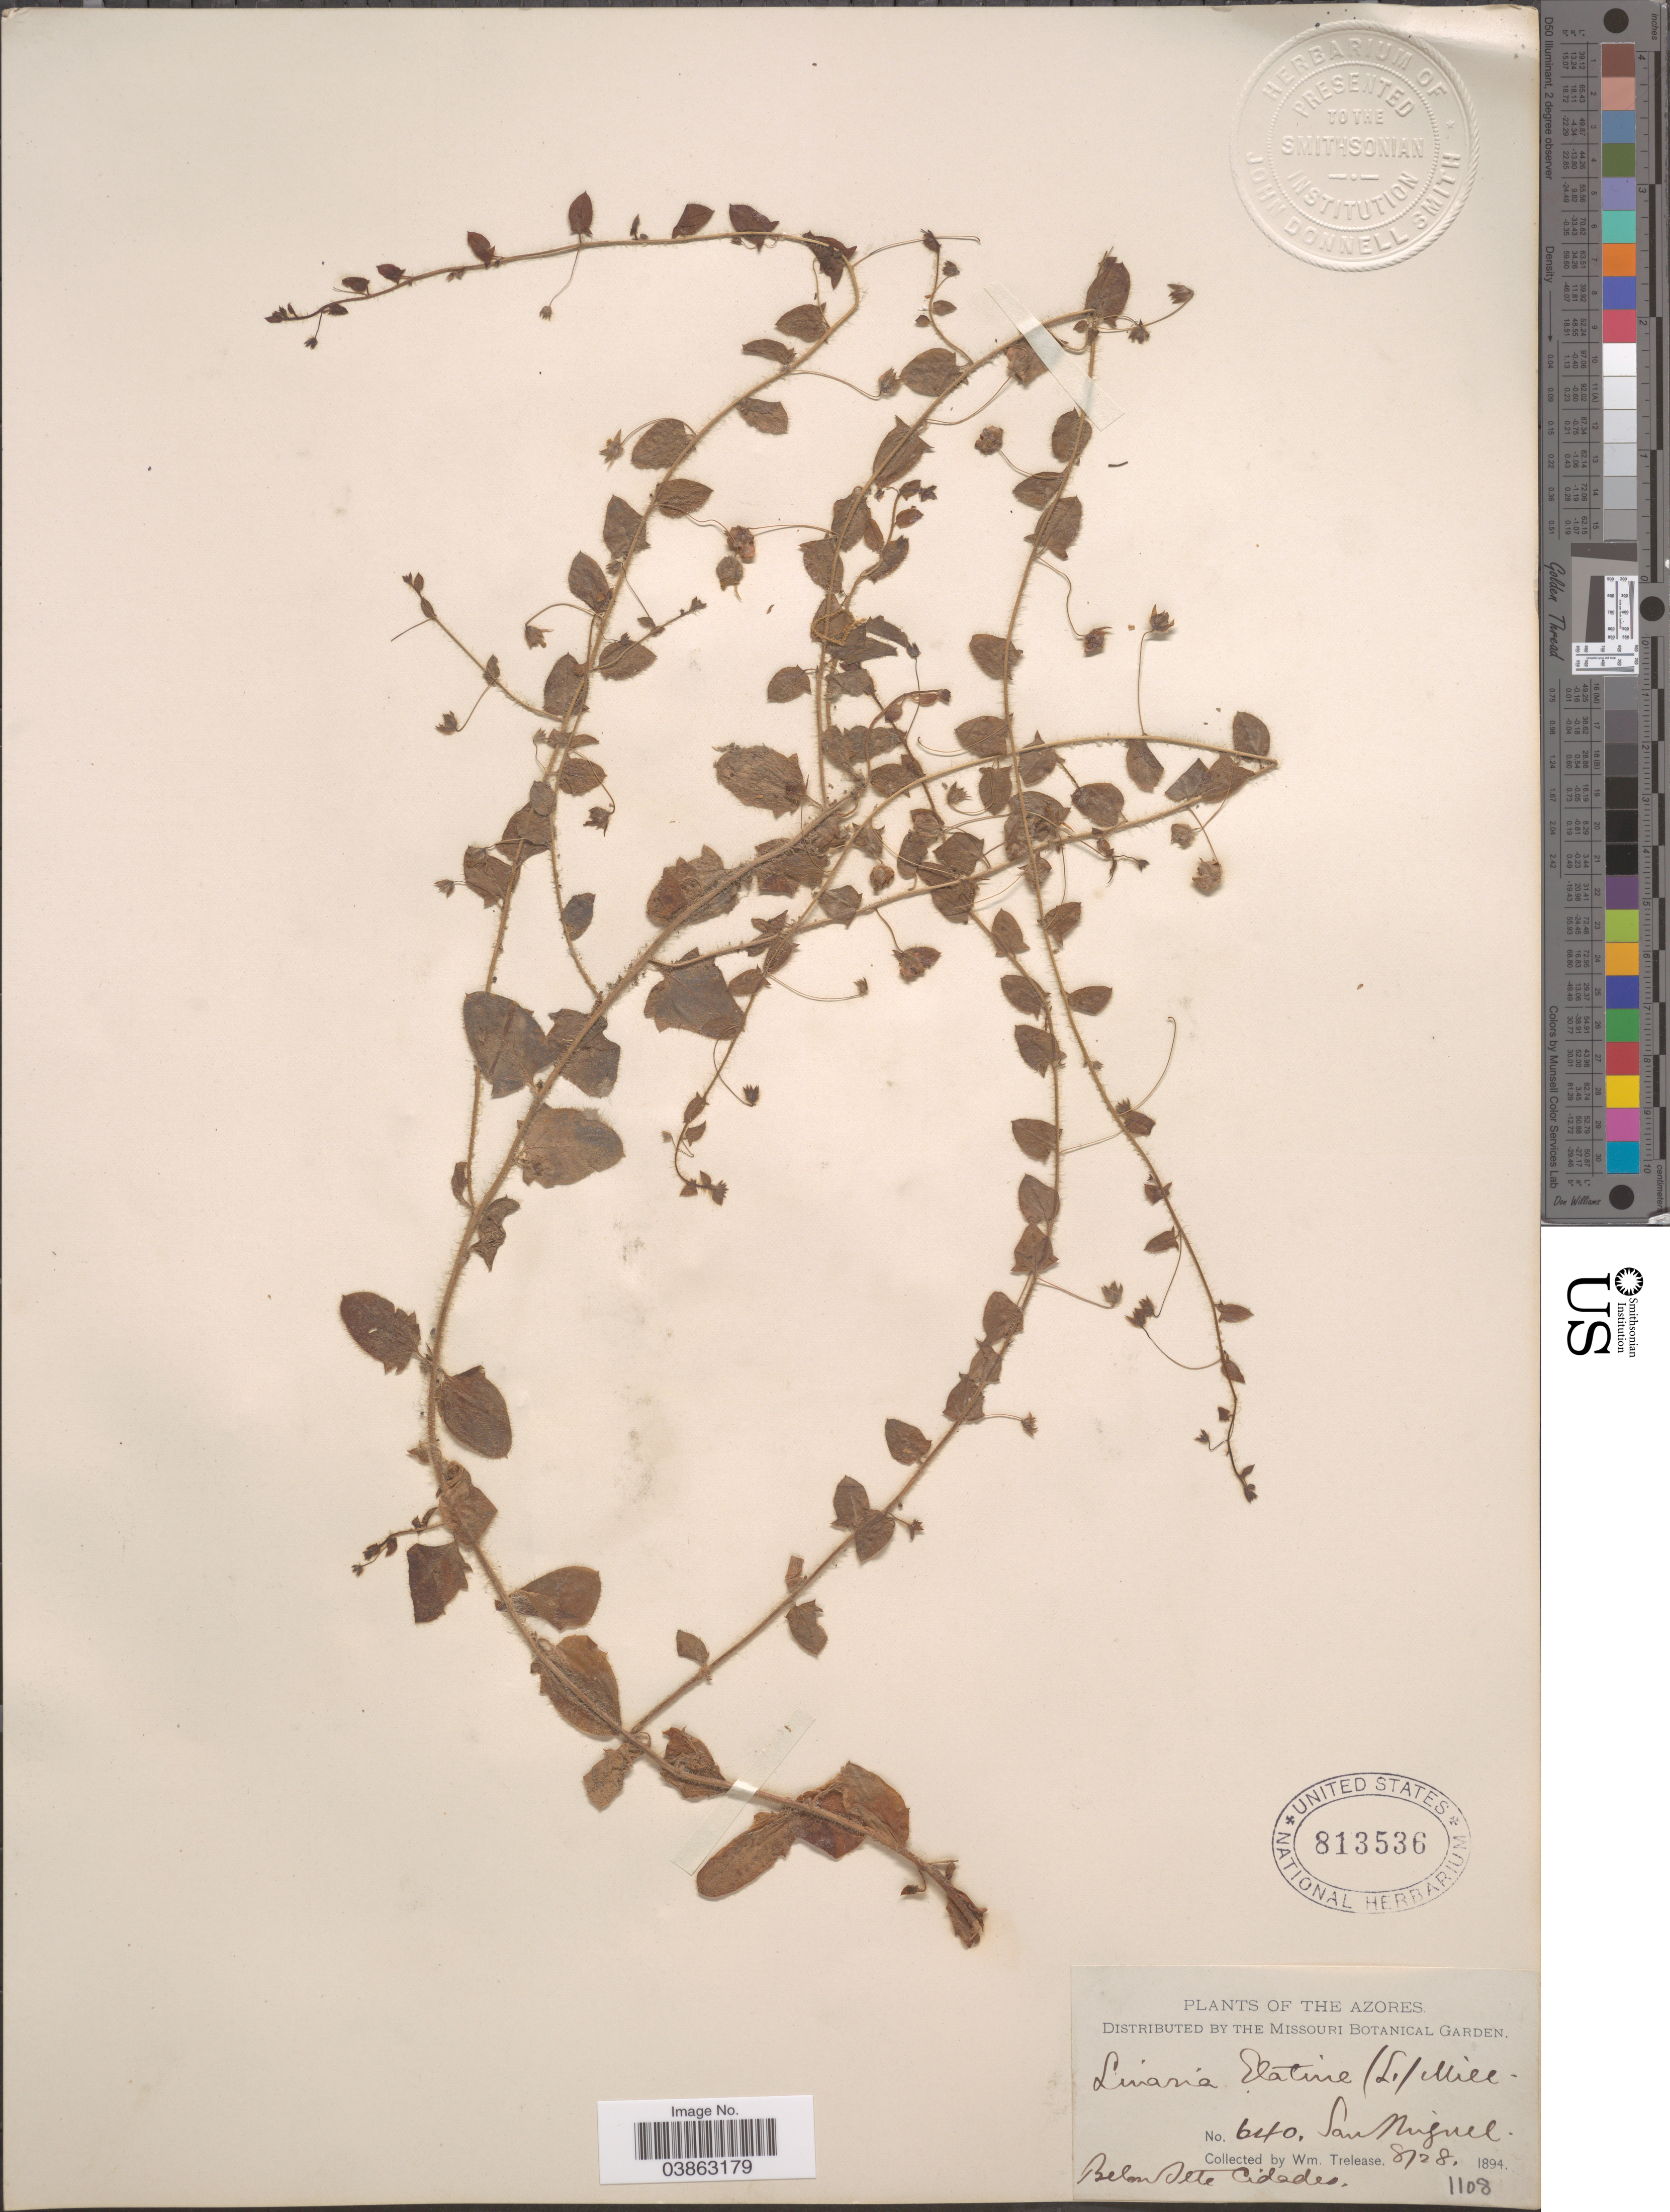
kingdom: Plantae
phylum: Tracheophyta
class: Magnoliopsida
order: Lamiales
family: Plantaginaceae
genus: Linaria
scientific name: Linaria elatine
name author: (L.) Mill.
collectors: W. Trelease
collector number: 640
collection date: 1894-08-28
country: Portugal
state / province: Azores (Aut. Reg.)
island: São Miguel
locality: San Miguel.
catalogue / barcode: US 813536